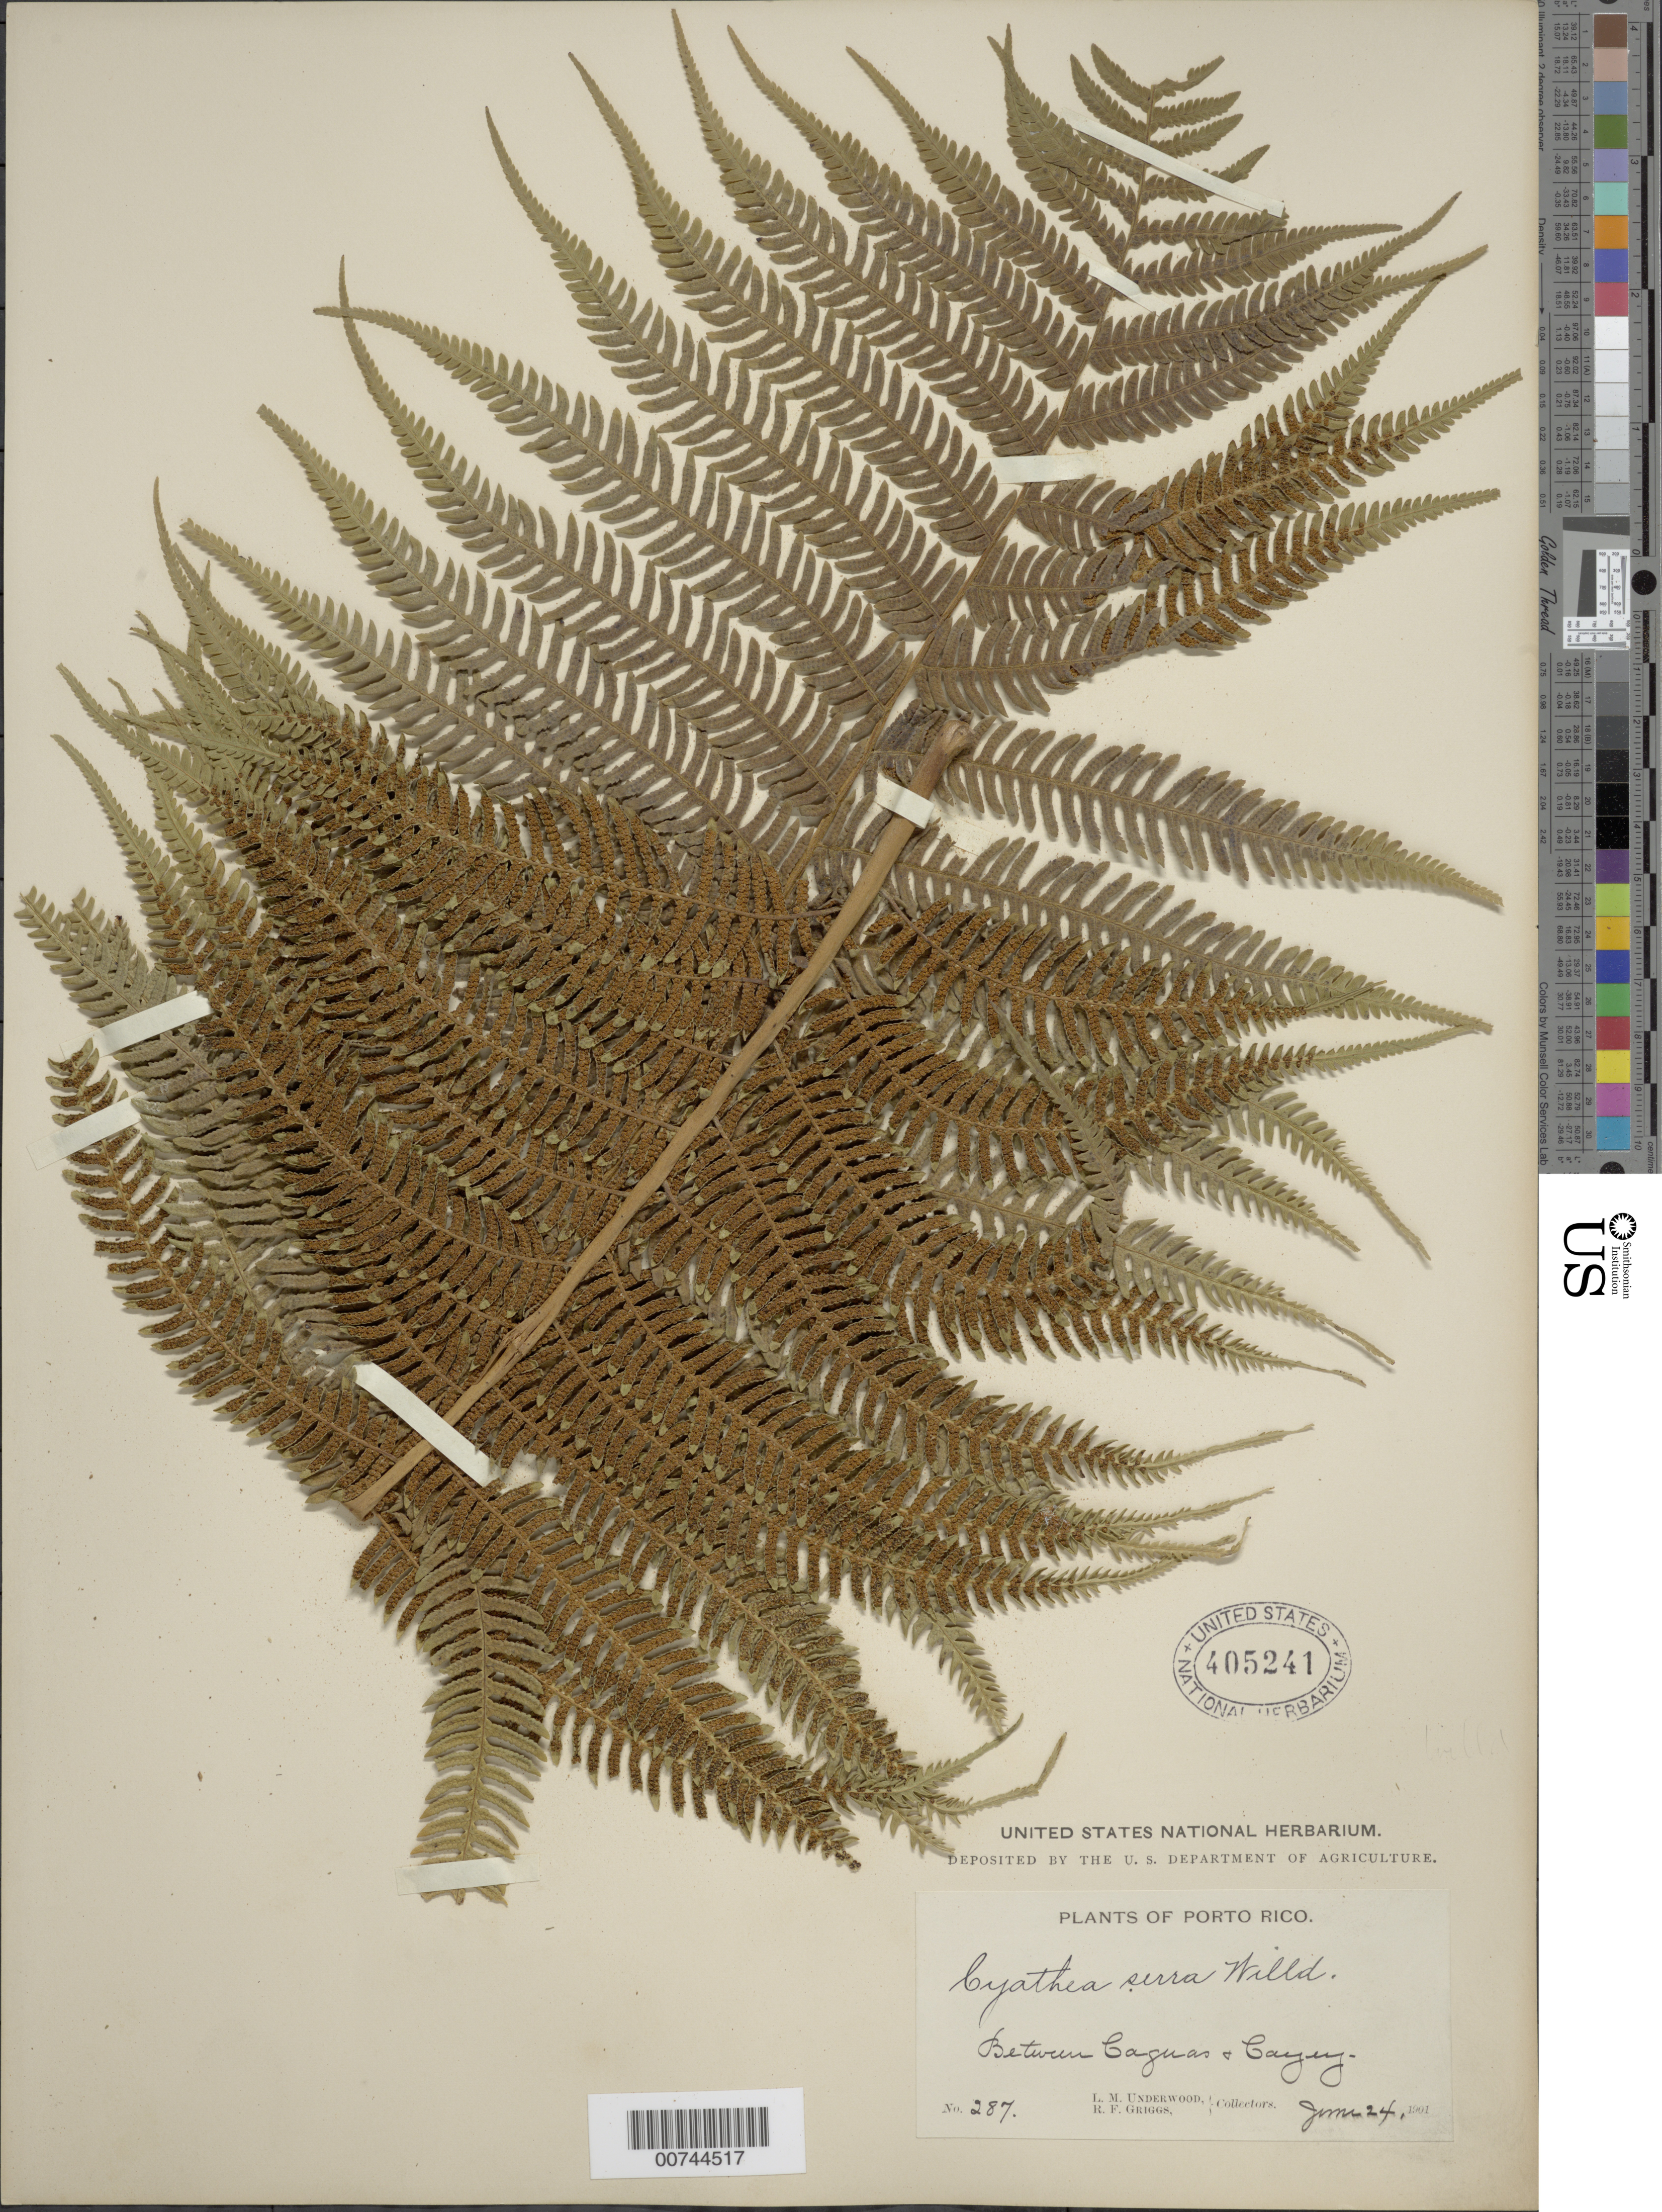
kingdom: Plantae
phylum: Tracheophyta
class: Polypodiopsida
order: Cyatheales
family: Cyatheaceae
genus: Cyathea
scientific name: Cyathea arborea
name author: (L.) Sm.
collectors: L. M. Underwood & R. F. Griggs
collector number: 287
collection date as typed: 24 Jun 1901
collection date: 1901-06-24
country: Puerto Rico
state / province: Caguas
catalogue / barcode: US 405241